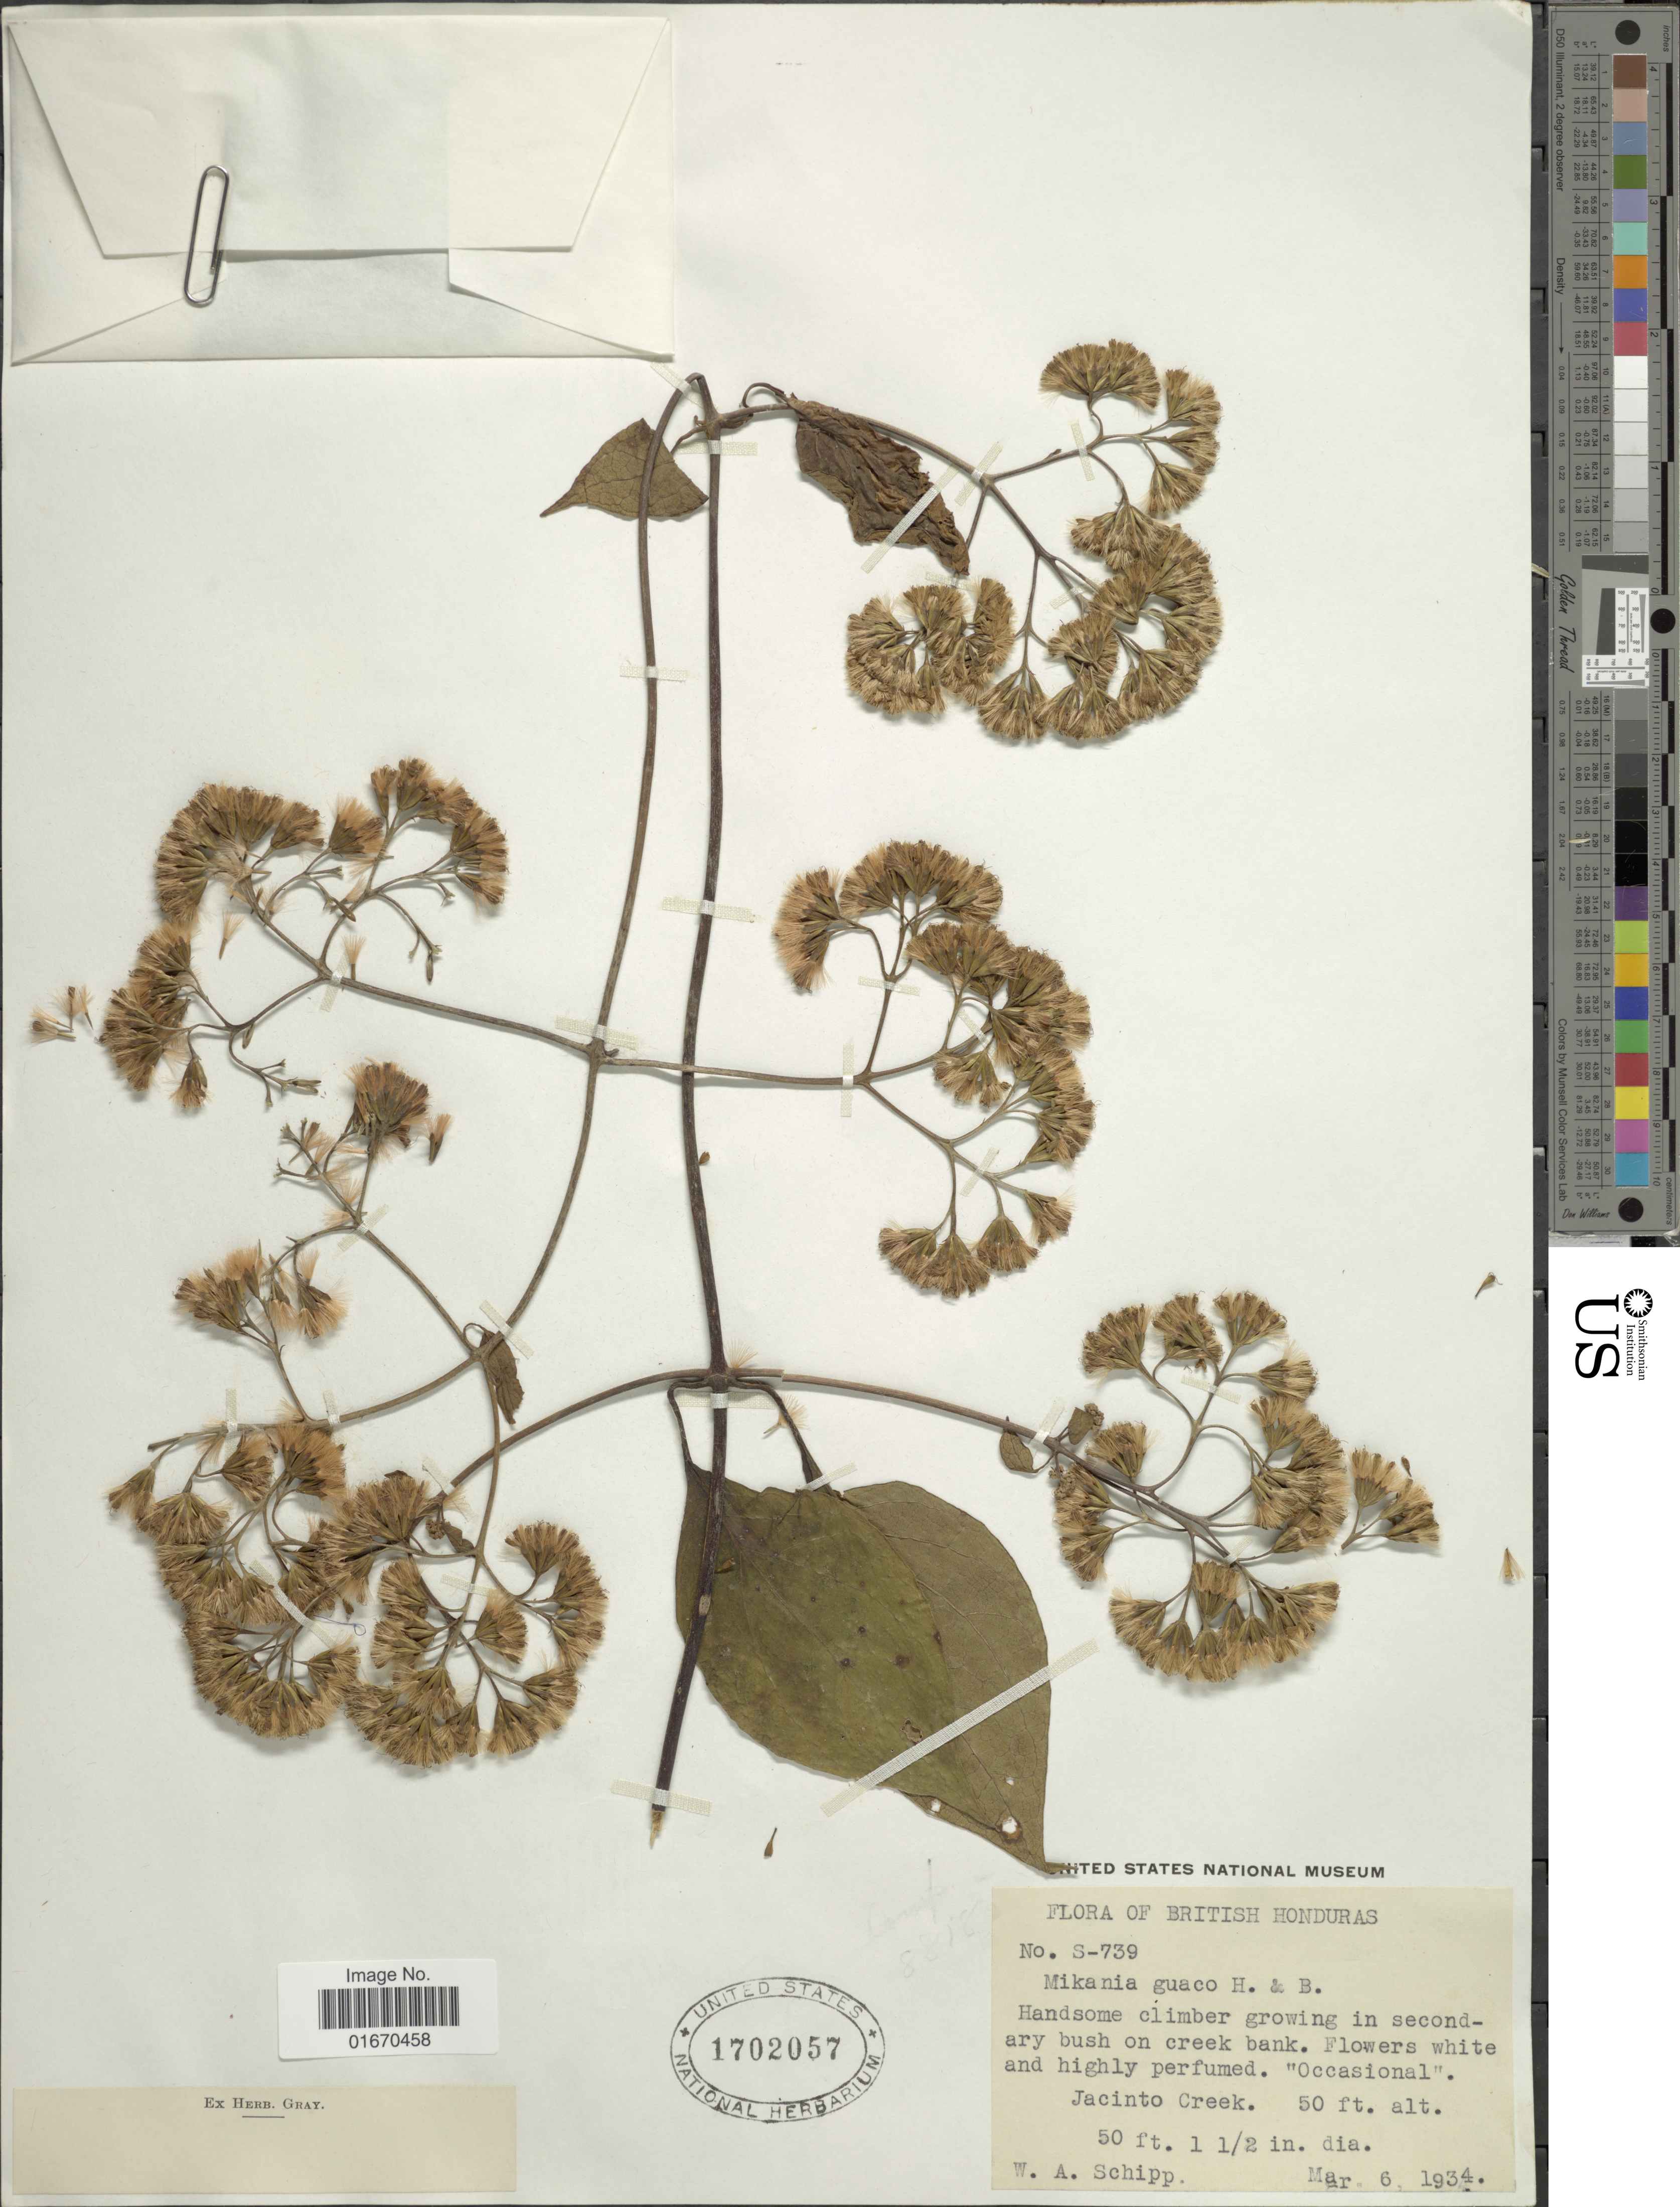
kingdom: Plantae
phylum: Tracheophyta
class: Magnoliopsida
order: Asterales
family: Asteraceae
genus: Mikania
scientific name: Mikania guaco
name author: Humb. & Bonpl.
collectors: W. Schipp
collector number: S-739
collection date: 1934-03-06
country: Belize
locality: British Honduras, Jacinto Creek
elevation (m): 15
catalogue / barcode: US 1702057